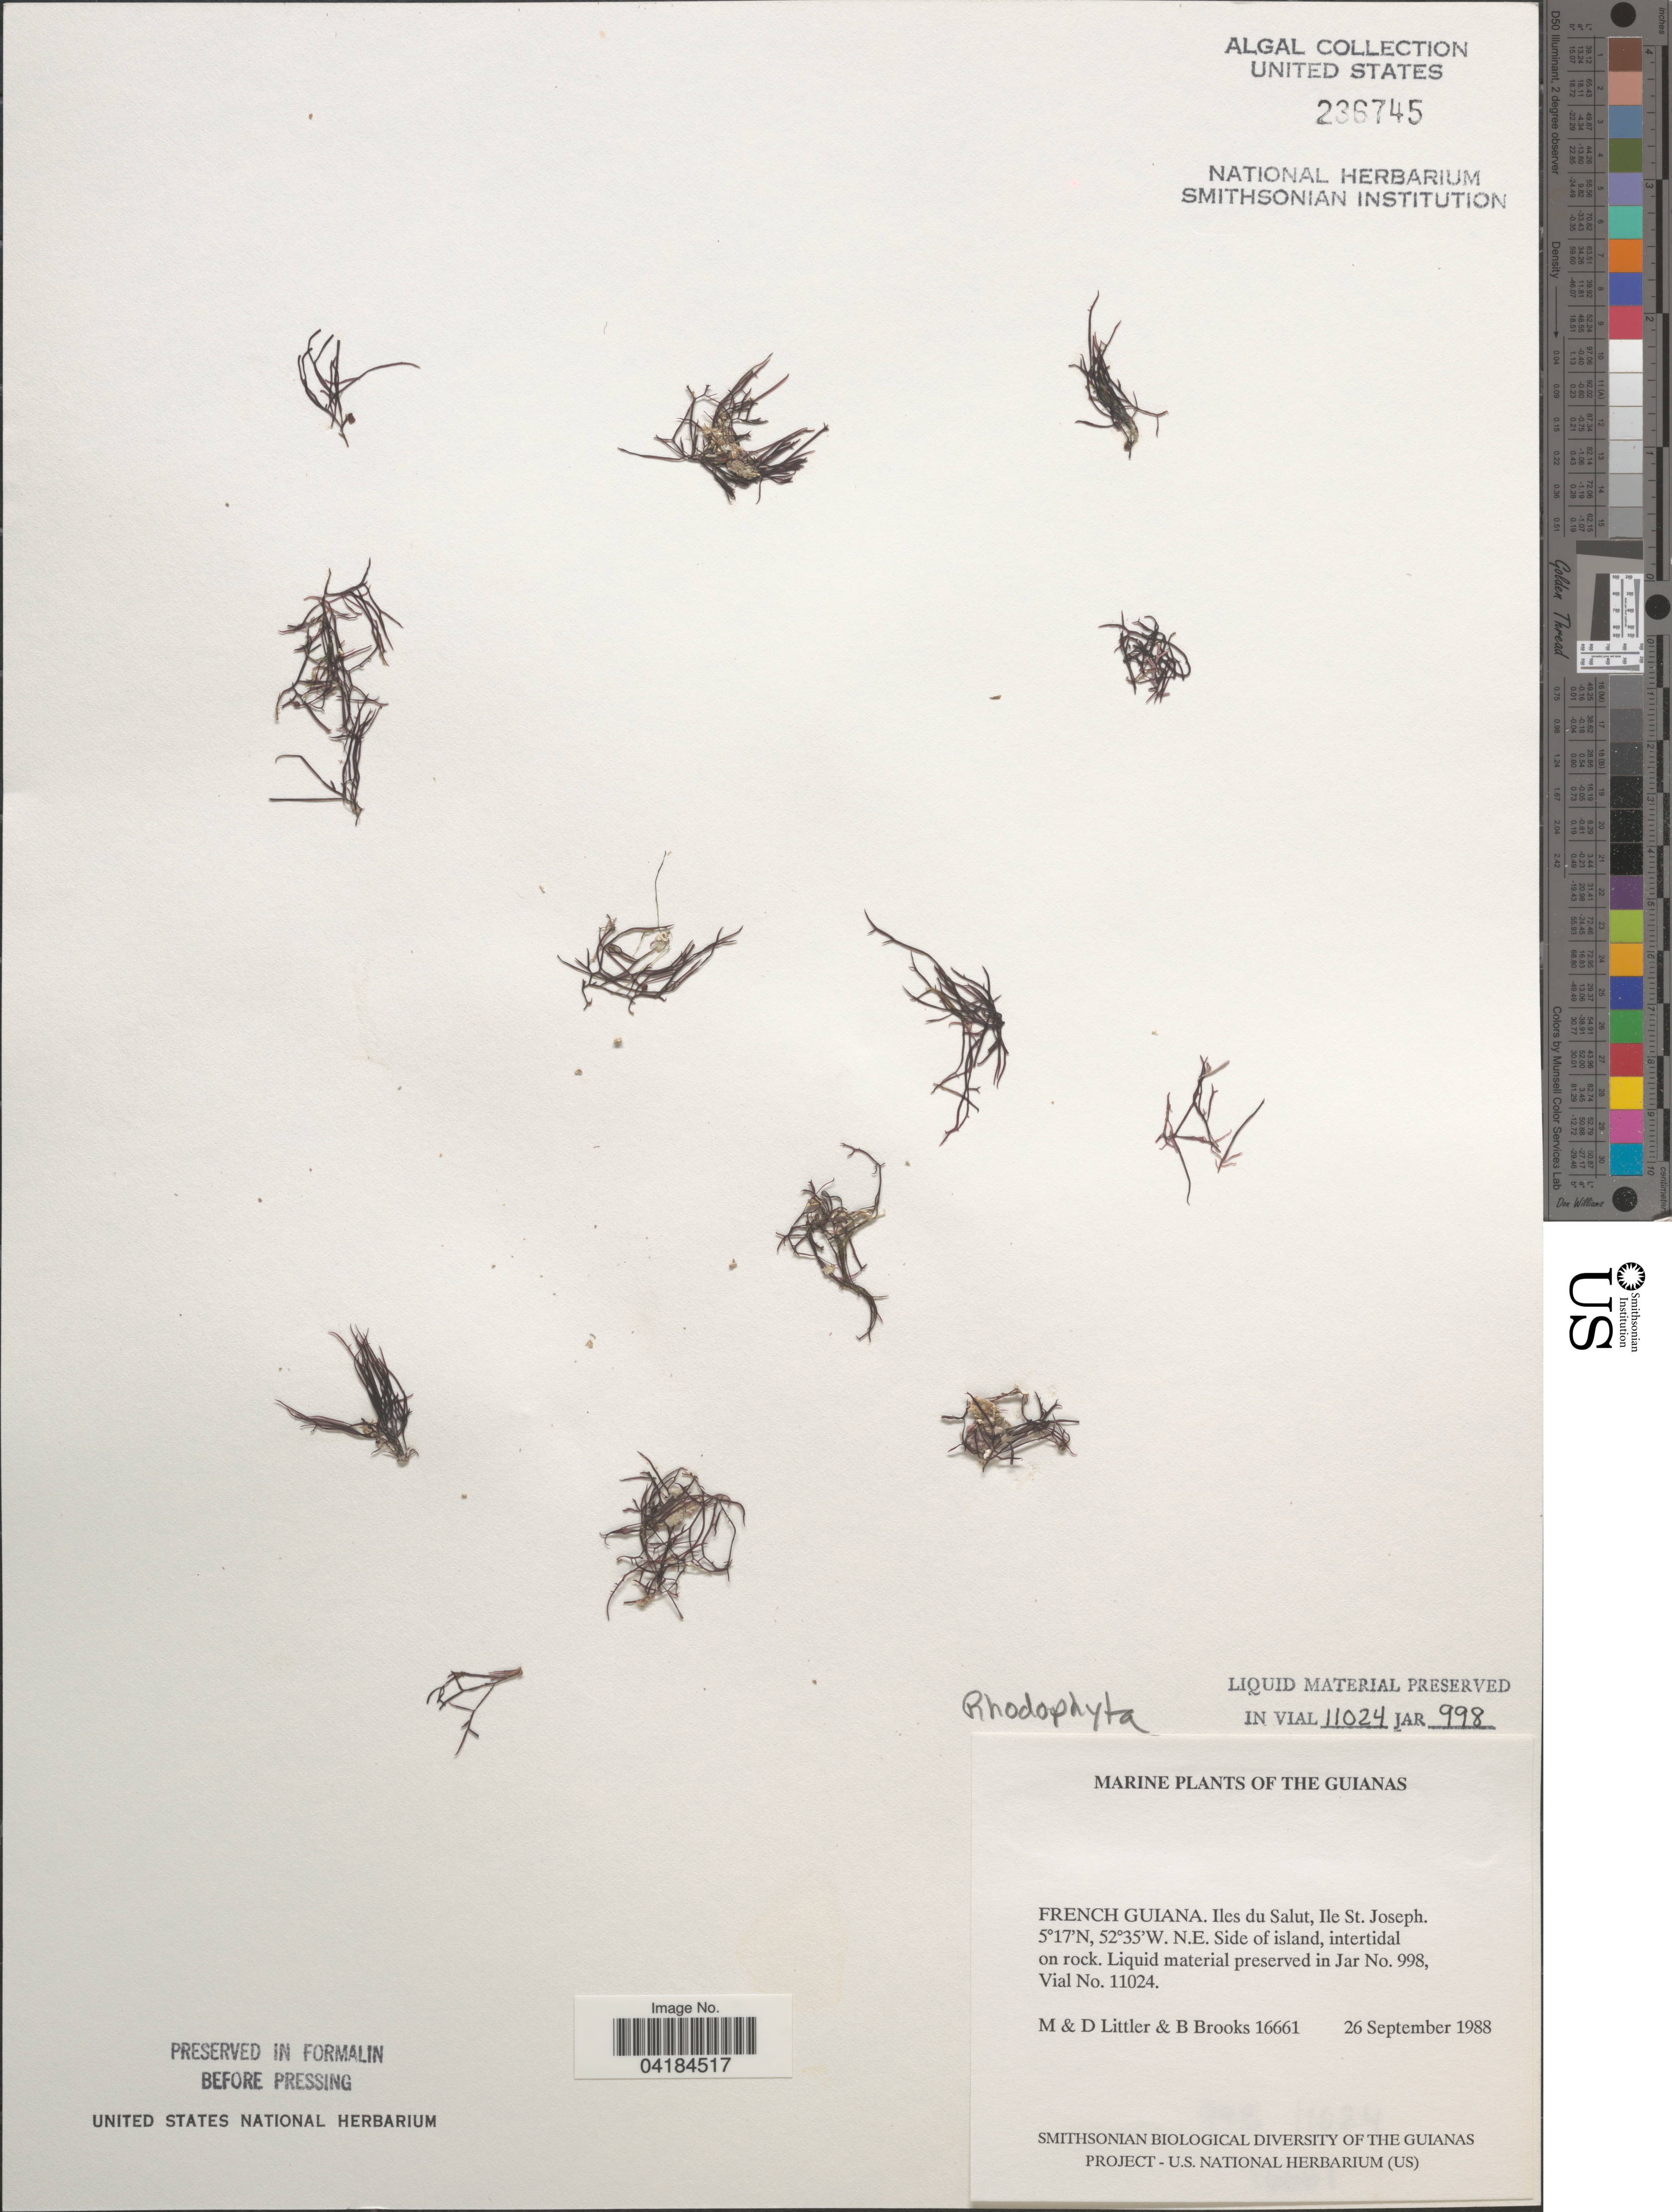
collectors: M. Littler, D. S. Littler & B. Brooks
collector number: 16661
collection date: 1988-09-26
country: French Guiana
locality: The Guianas. Iles du Salut, Ile St. Joseph.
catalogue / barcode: US 236745